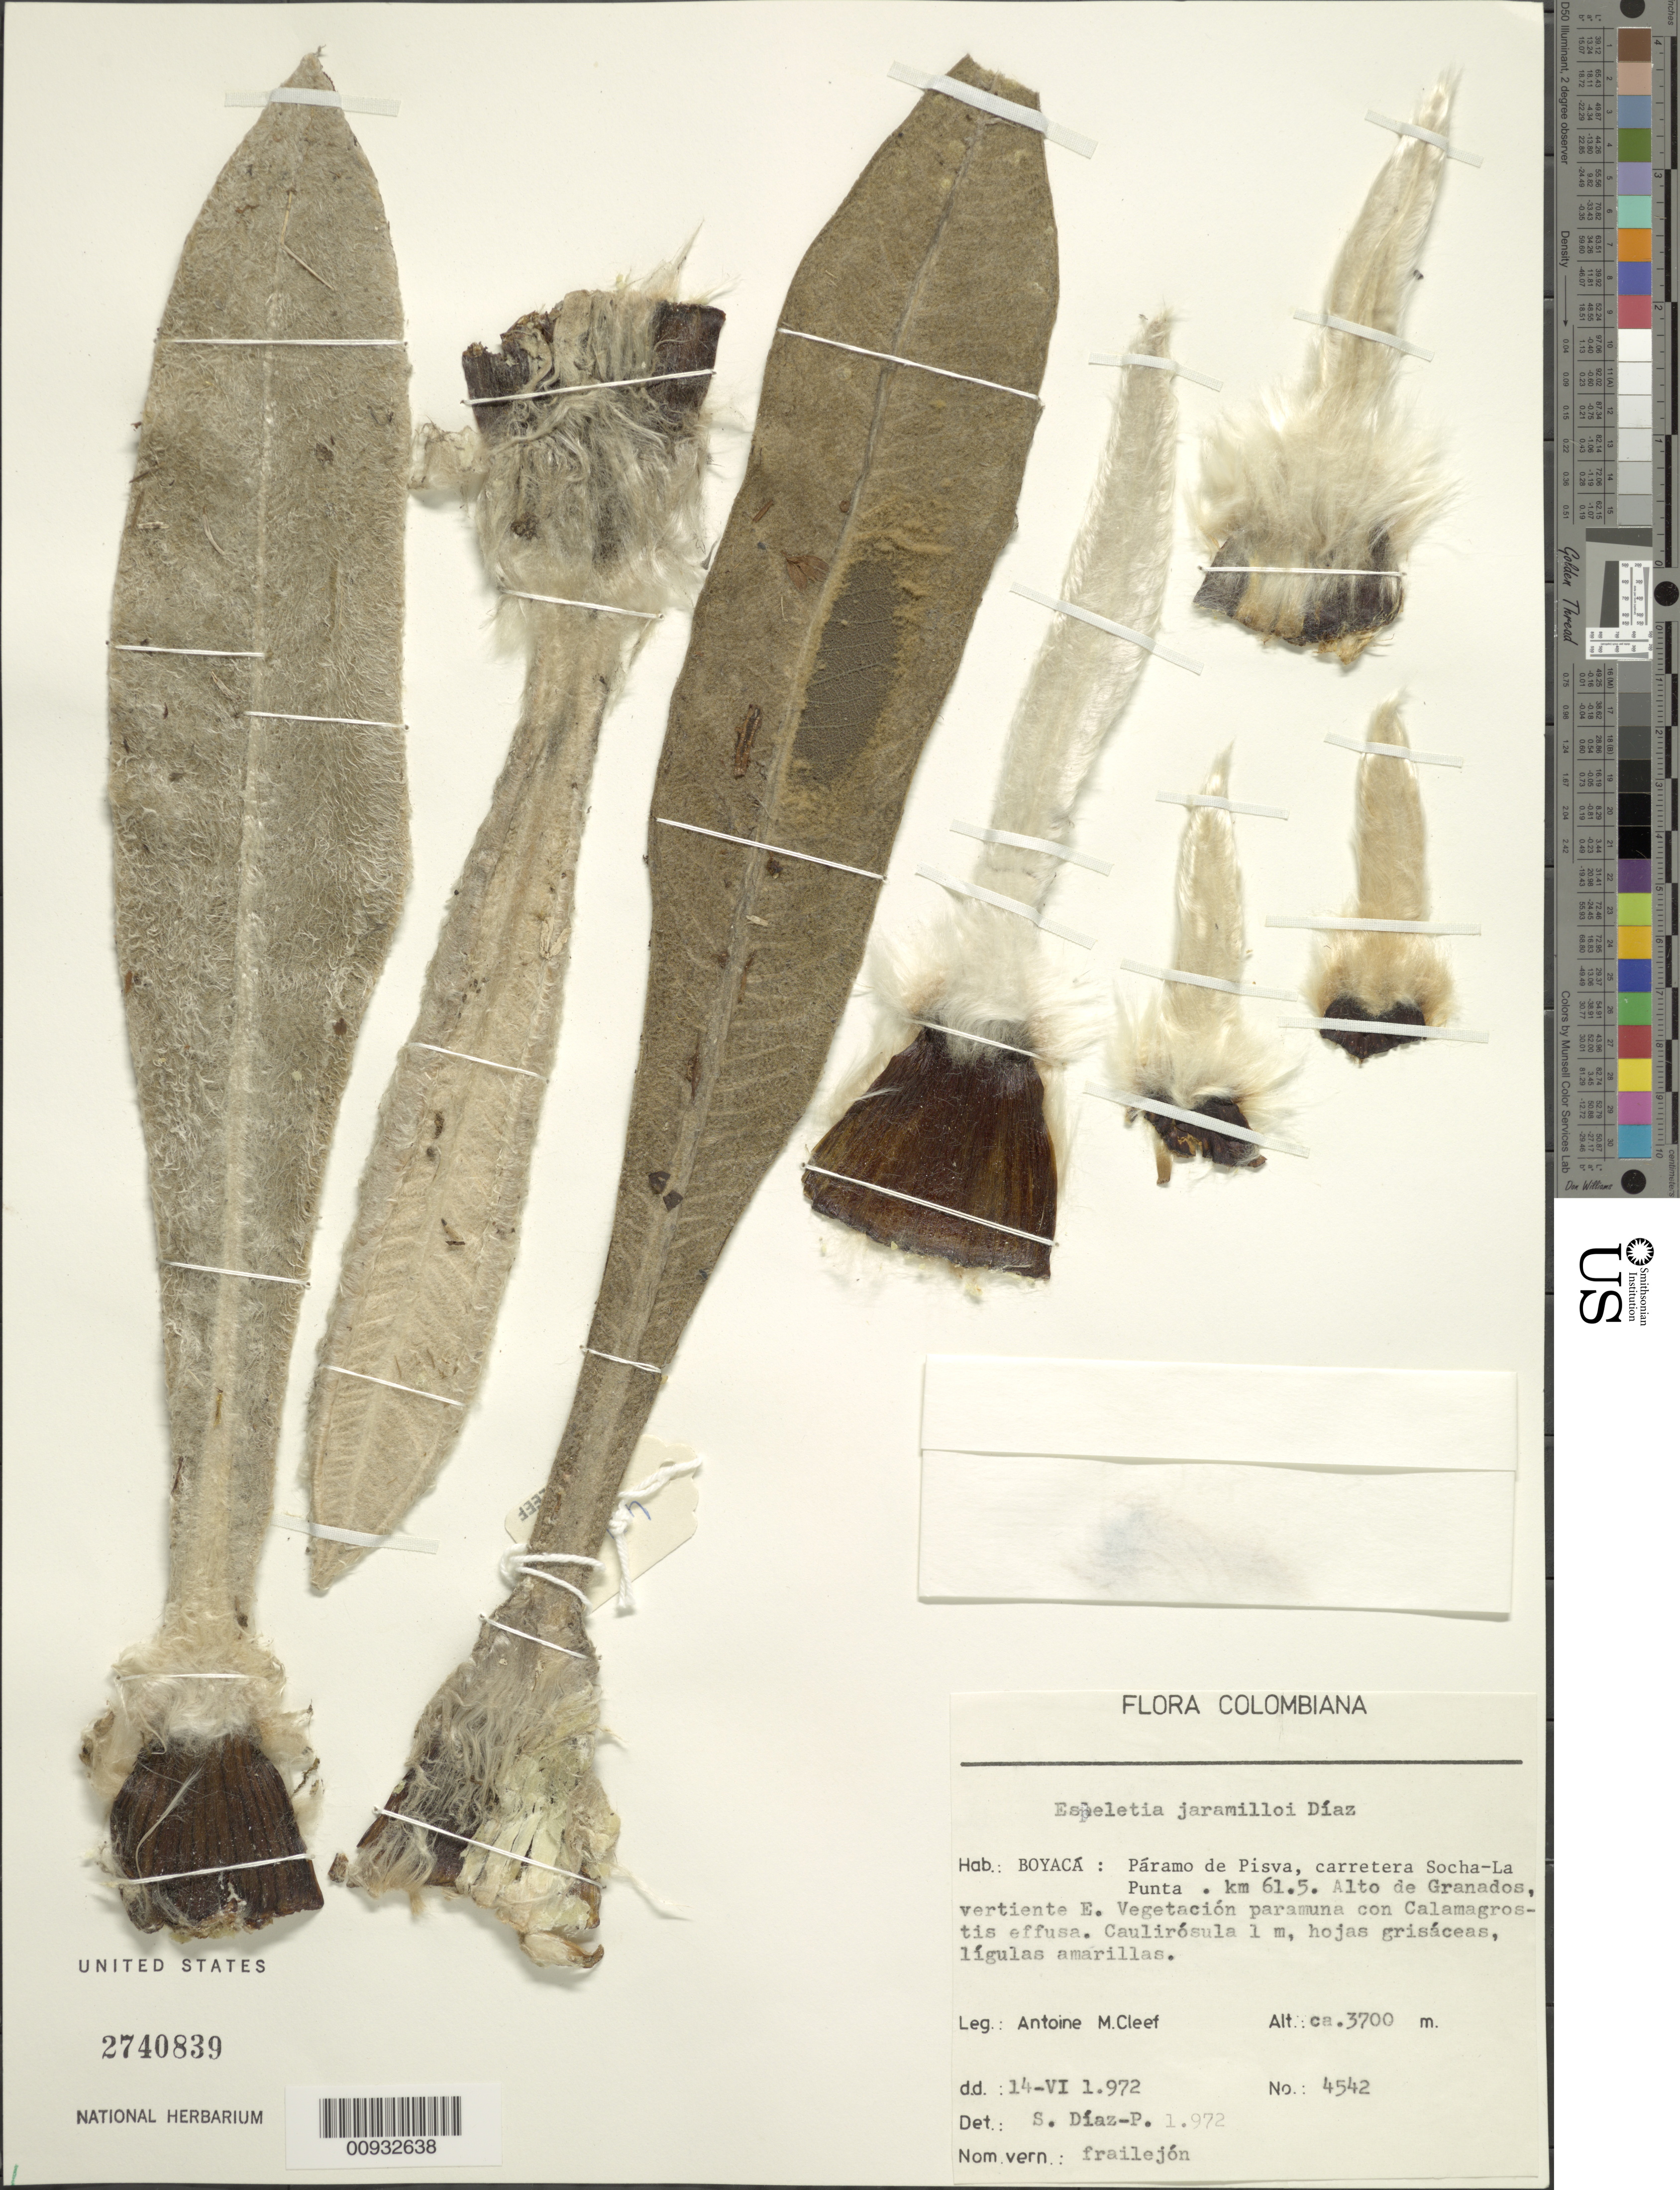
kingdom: Plantae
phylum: Tracheophyta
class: Magnoliopsida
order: Asterales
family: Asteraceae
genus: Espeletia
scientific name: Espeletia jaramilloi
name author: S. Díaz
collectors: S. Díaz Píedrahíta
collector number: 4542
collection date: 1972-06-14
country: Colombia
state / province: Boyacá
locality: Páramo de Pisba. Carretera Socha-La Punta. km 61.5, Alto de Granados, vertiente E.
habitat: Vegetación paramuna con Calamagrostis effusa.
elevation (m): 3700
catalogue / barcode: US 2740839